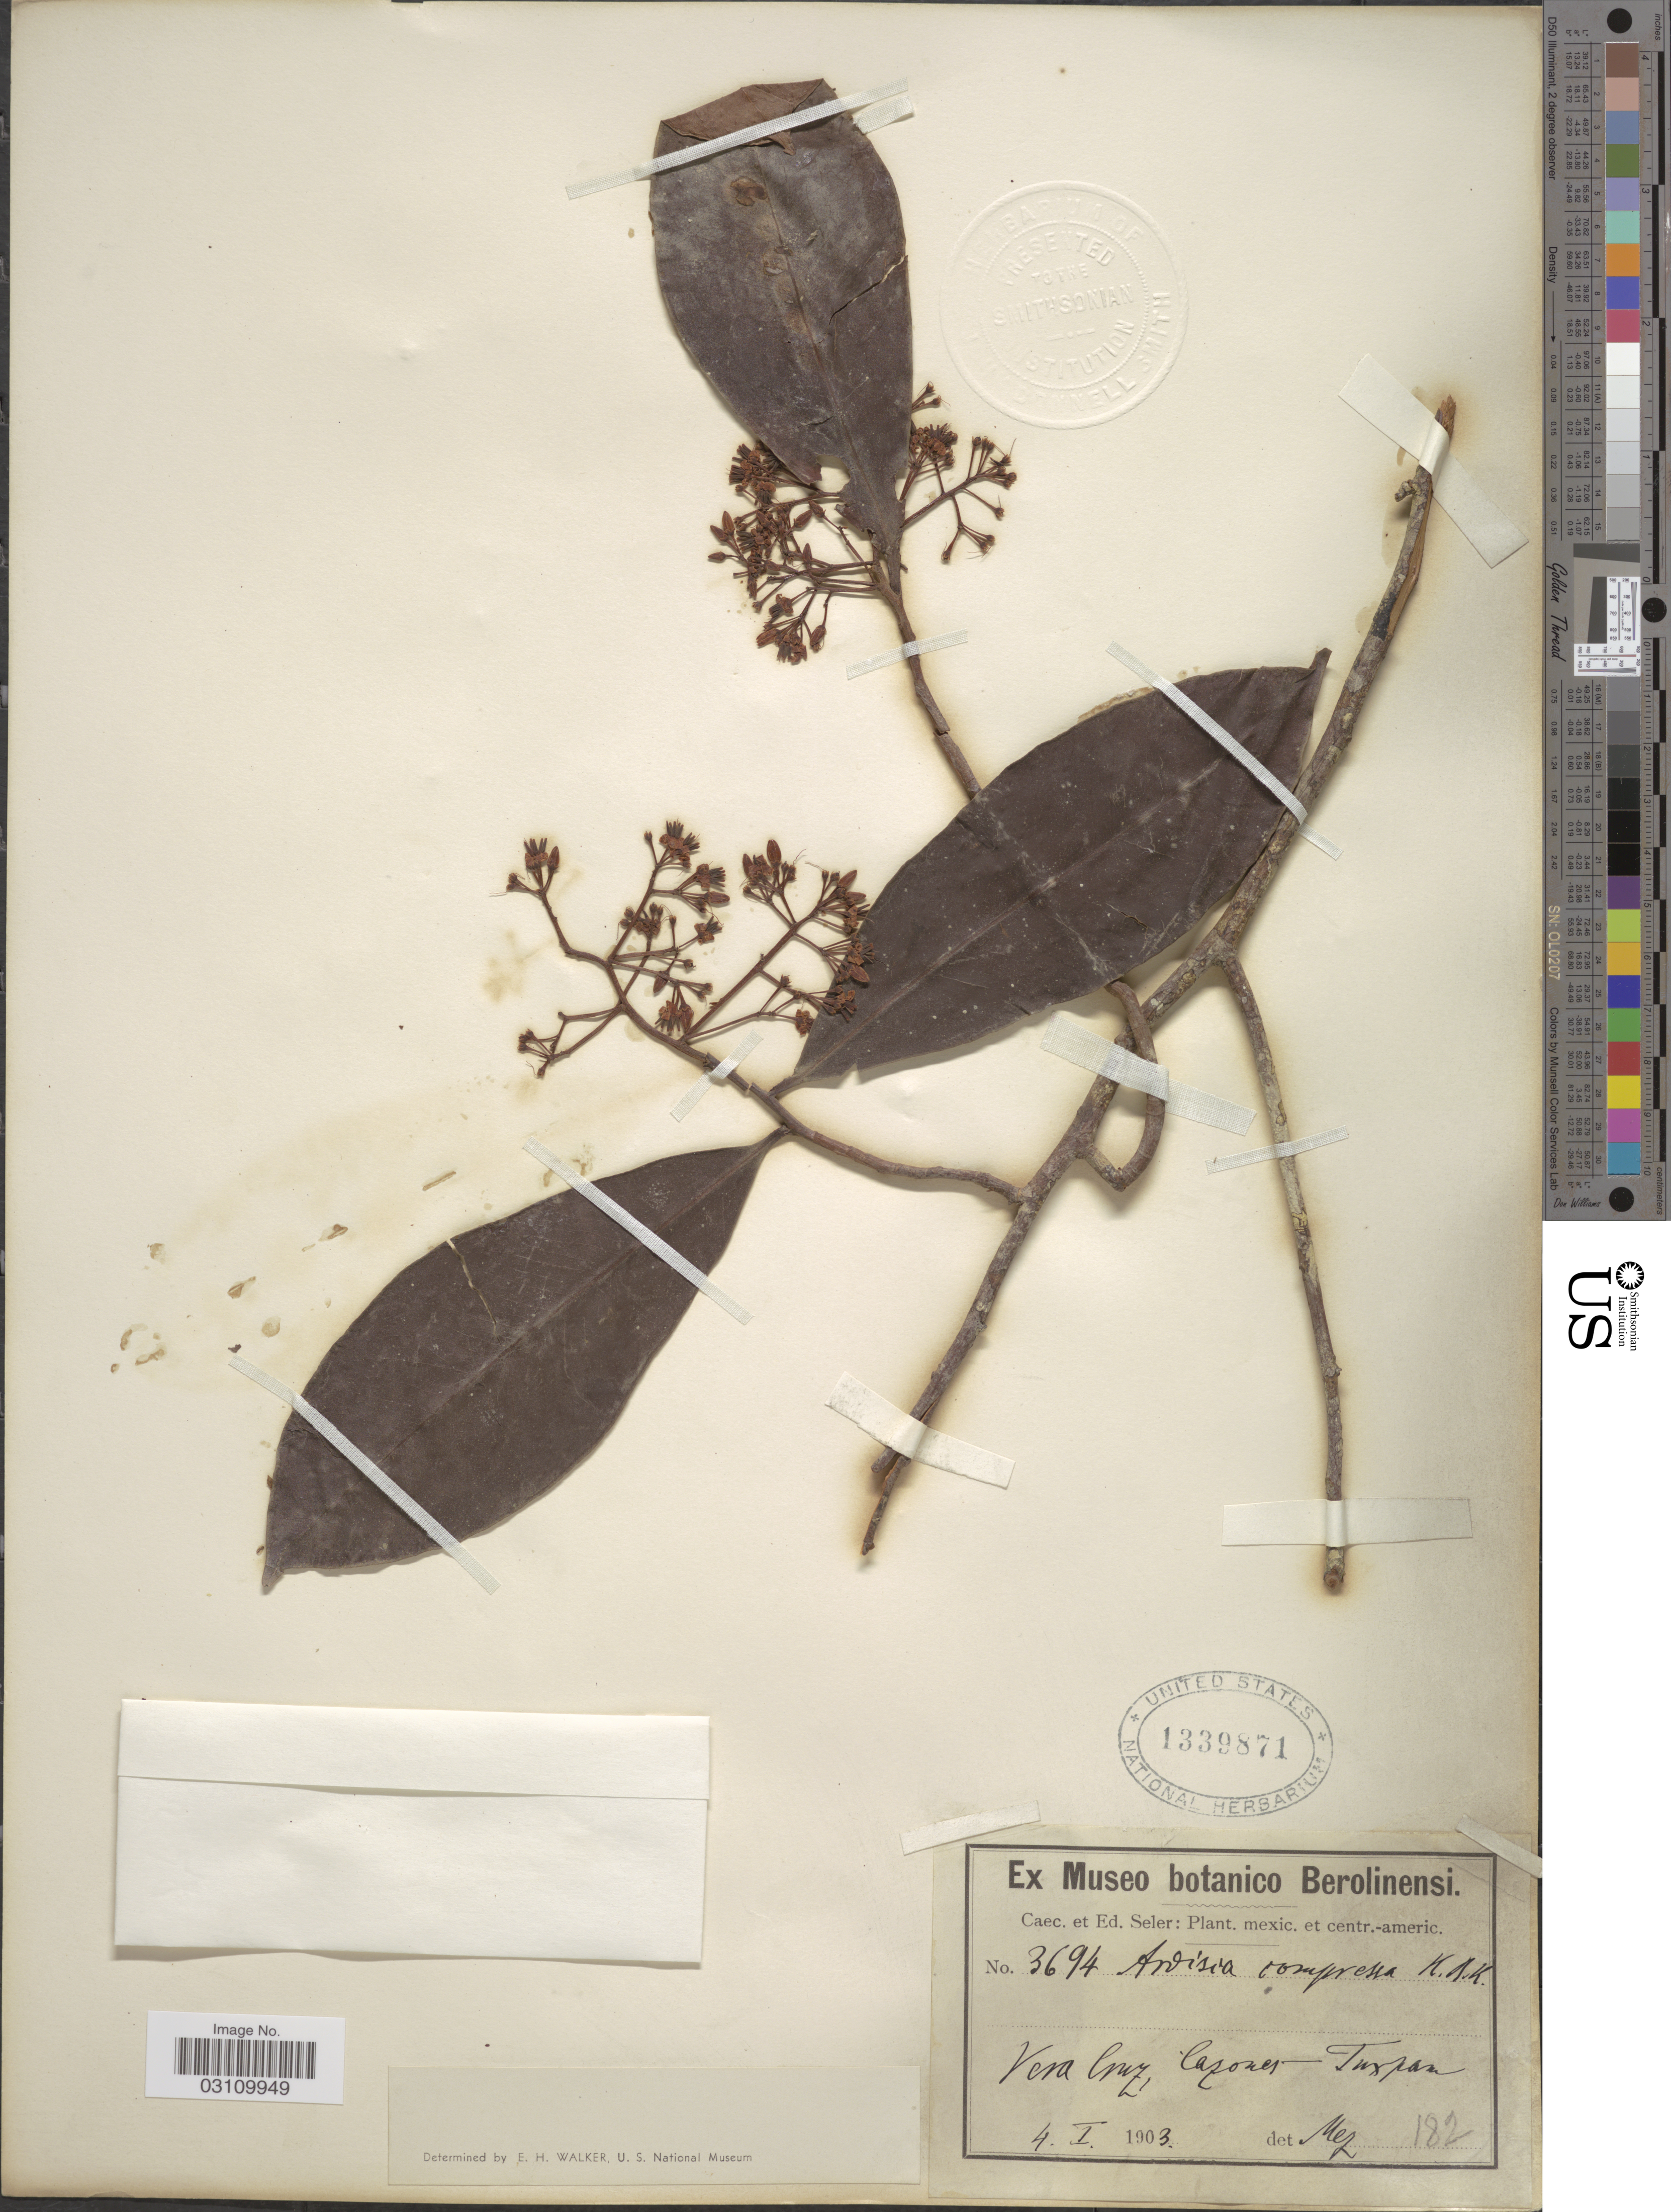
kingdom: Plantae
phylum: Tracheophyta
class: Magnoliopsida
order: Ericales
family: Primulaceae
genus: Ardisia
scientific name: Ardisia compressa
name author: Kunth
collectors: ex Caec. et Ed Seler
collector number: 3694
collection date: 1903-01-04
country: Mexico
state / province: Veracruz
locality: Vera Cruz, Cazones Tuxpan.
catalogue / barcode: US 1339871